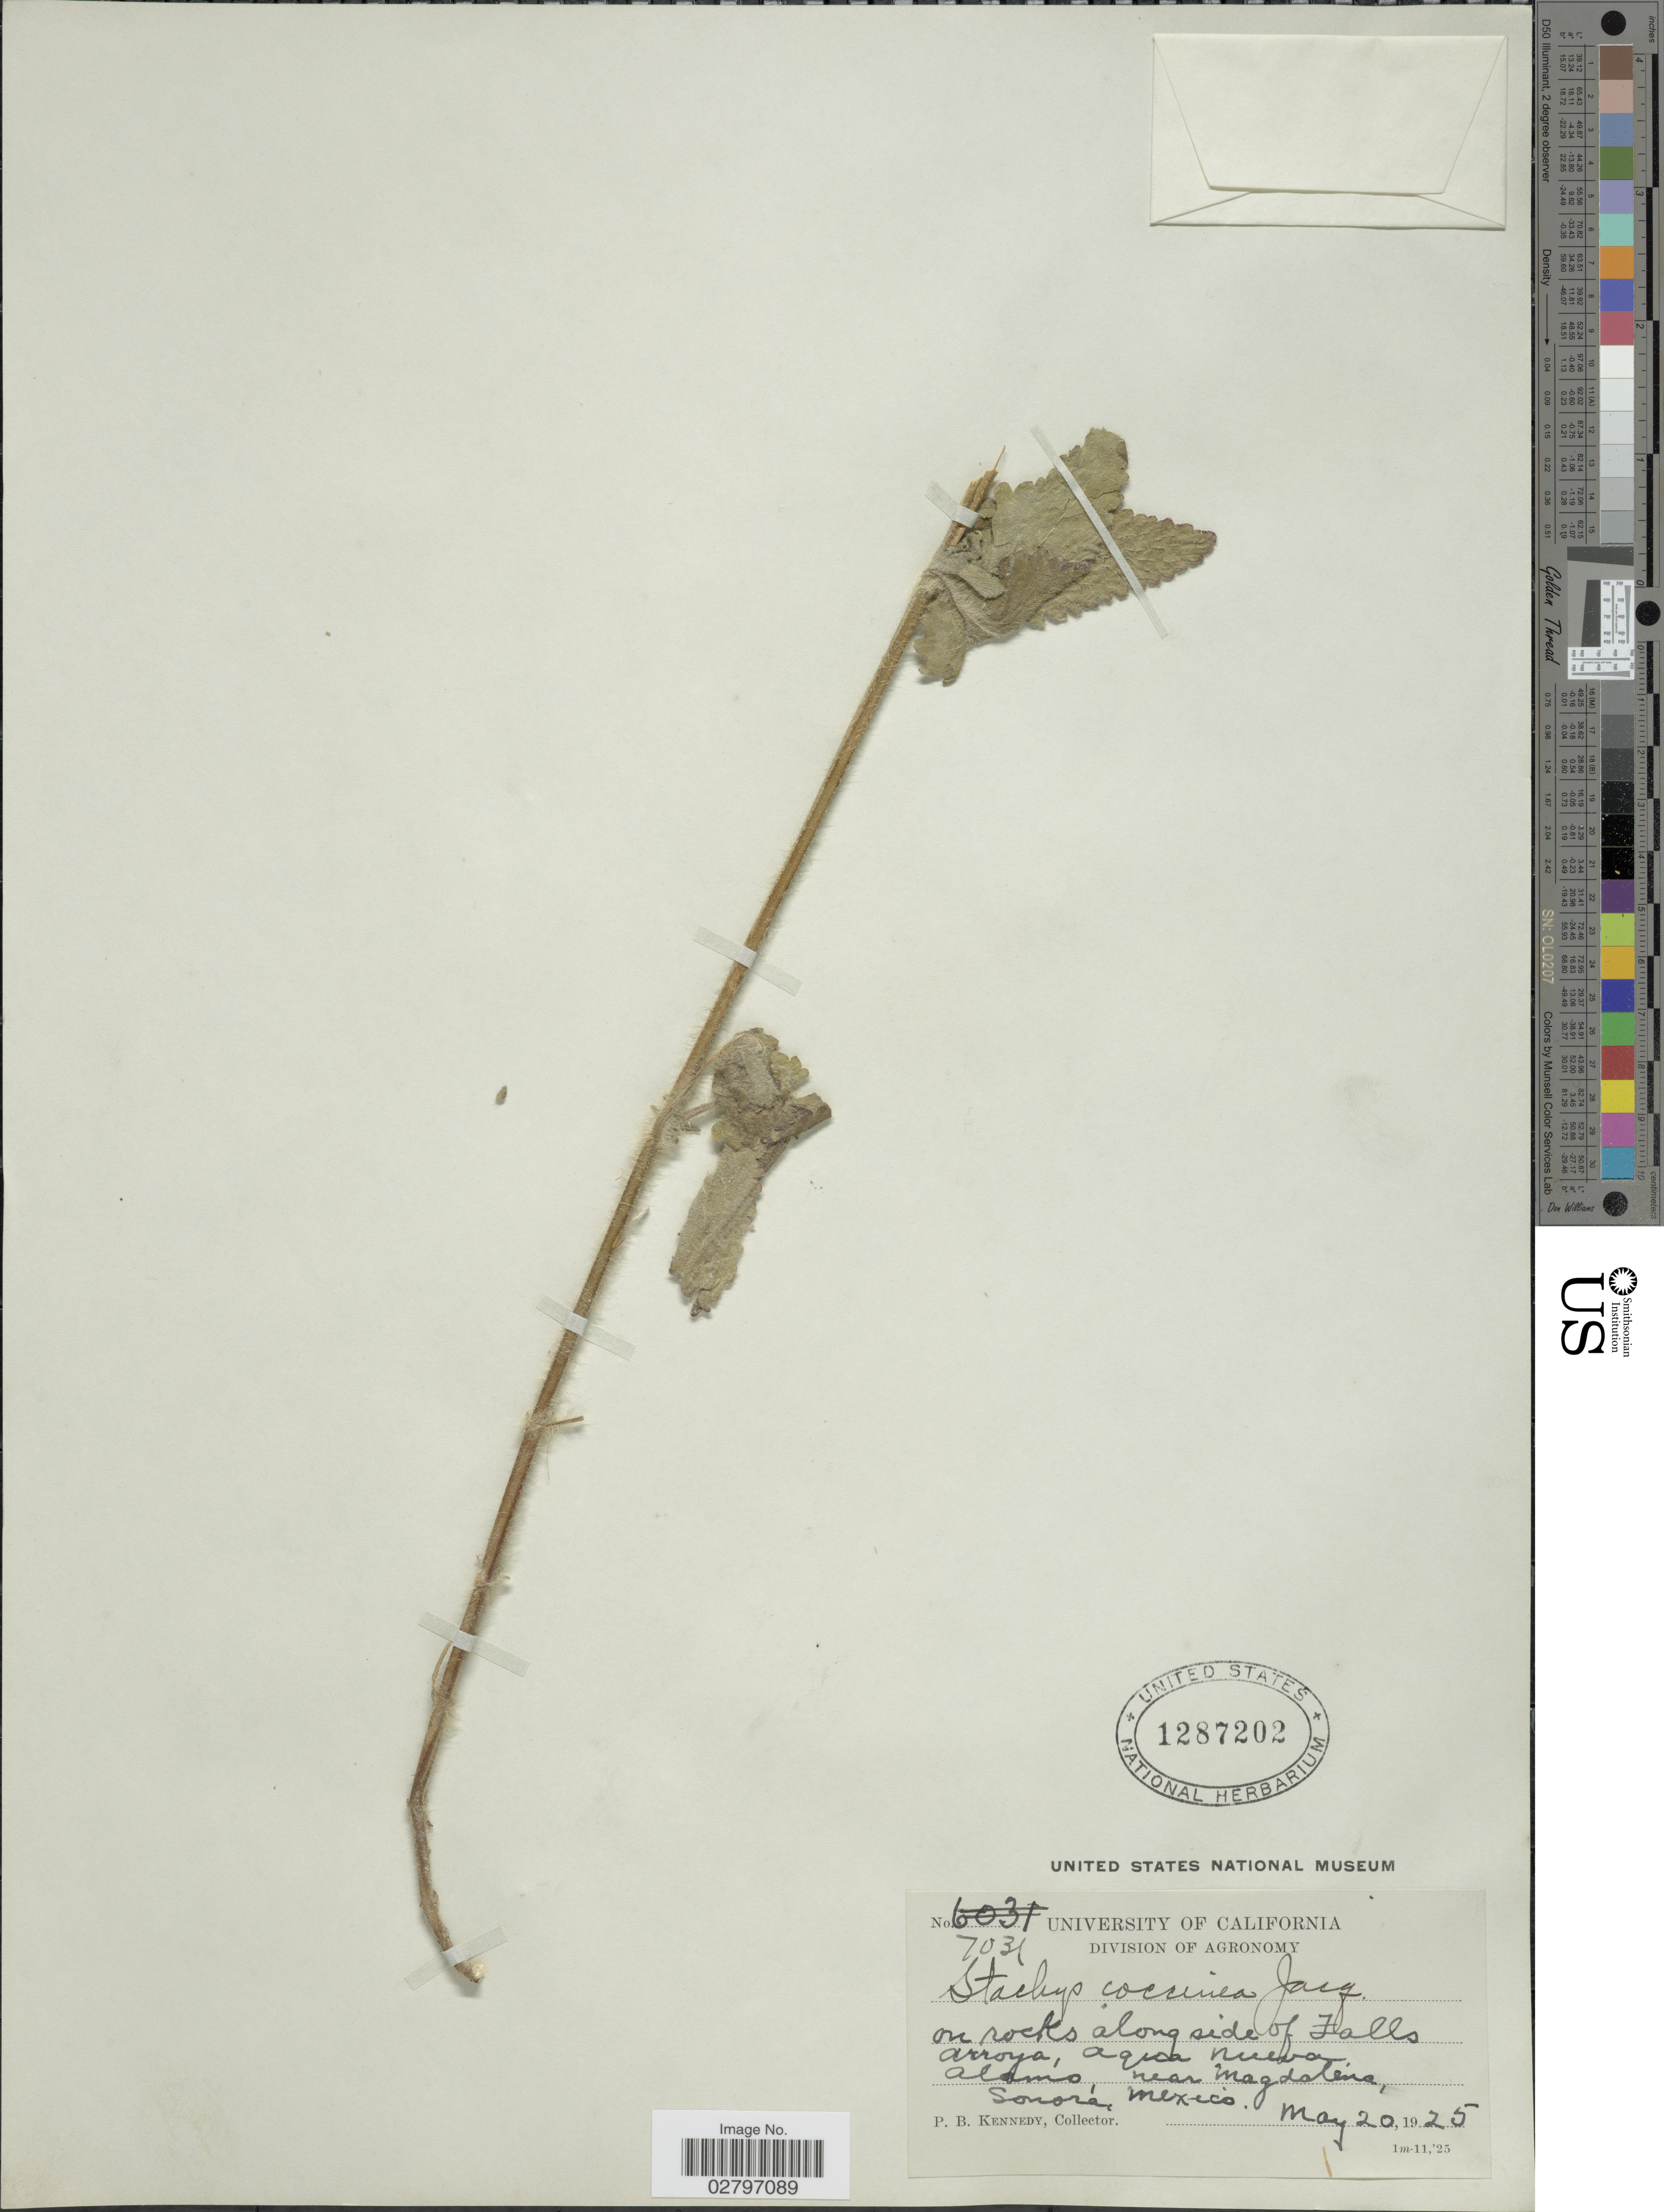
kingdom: Plantae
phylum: Tracheophyta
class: Magnoliopsida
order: Lamiales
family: Lamiaceae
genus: Stachys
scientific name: Stachys coccinea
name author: Ortega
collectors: P. B. Kennedy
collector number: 7031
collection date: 1925-05-20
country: Mexico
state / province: Sonora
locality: On rocks along side of Falls Arroya, aqua nueva alamo near Magdalena.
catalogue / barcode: US 1287202